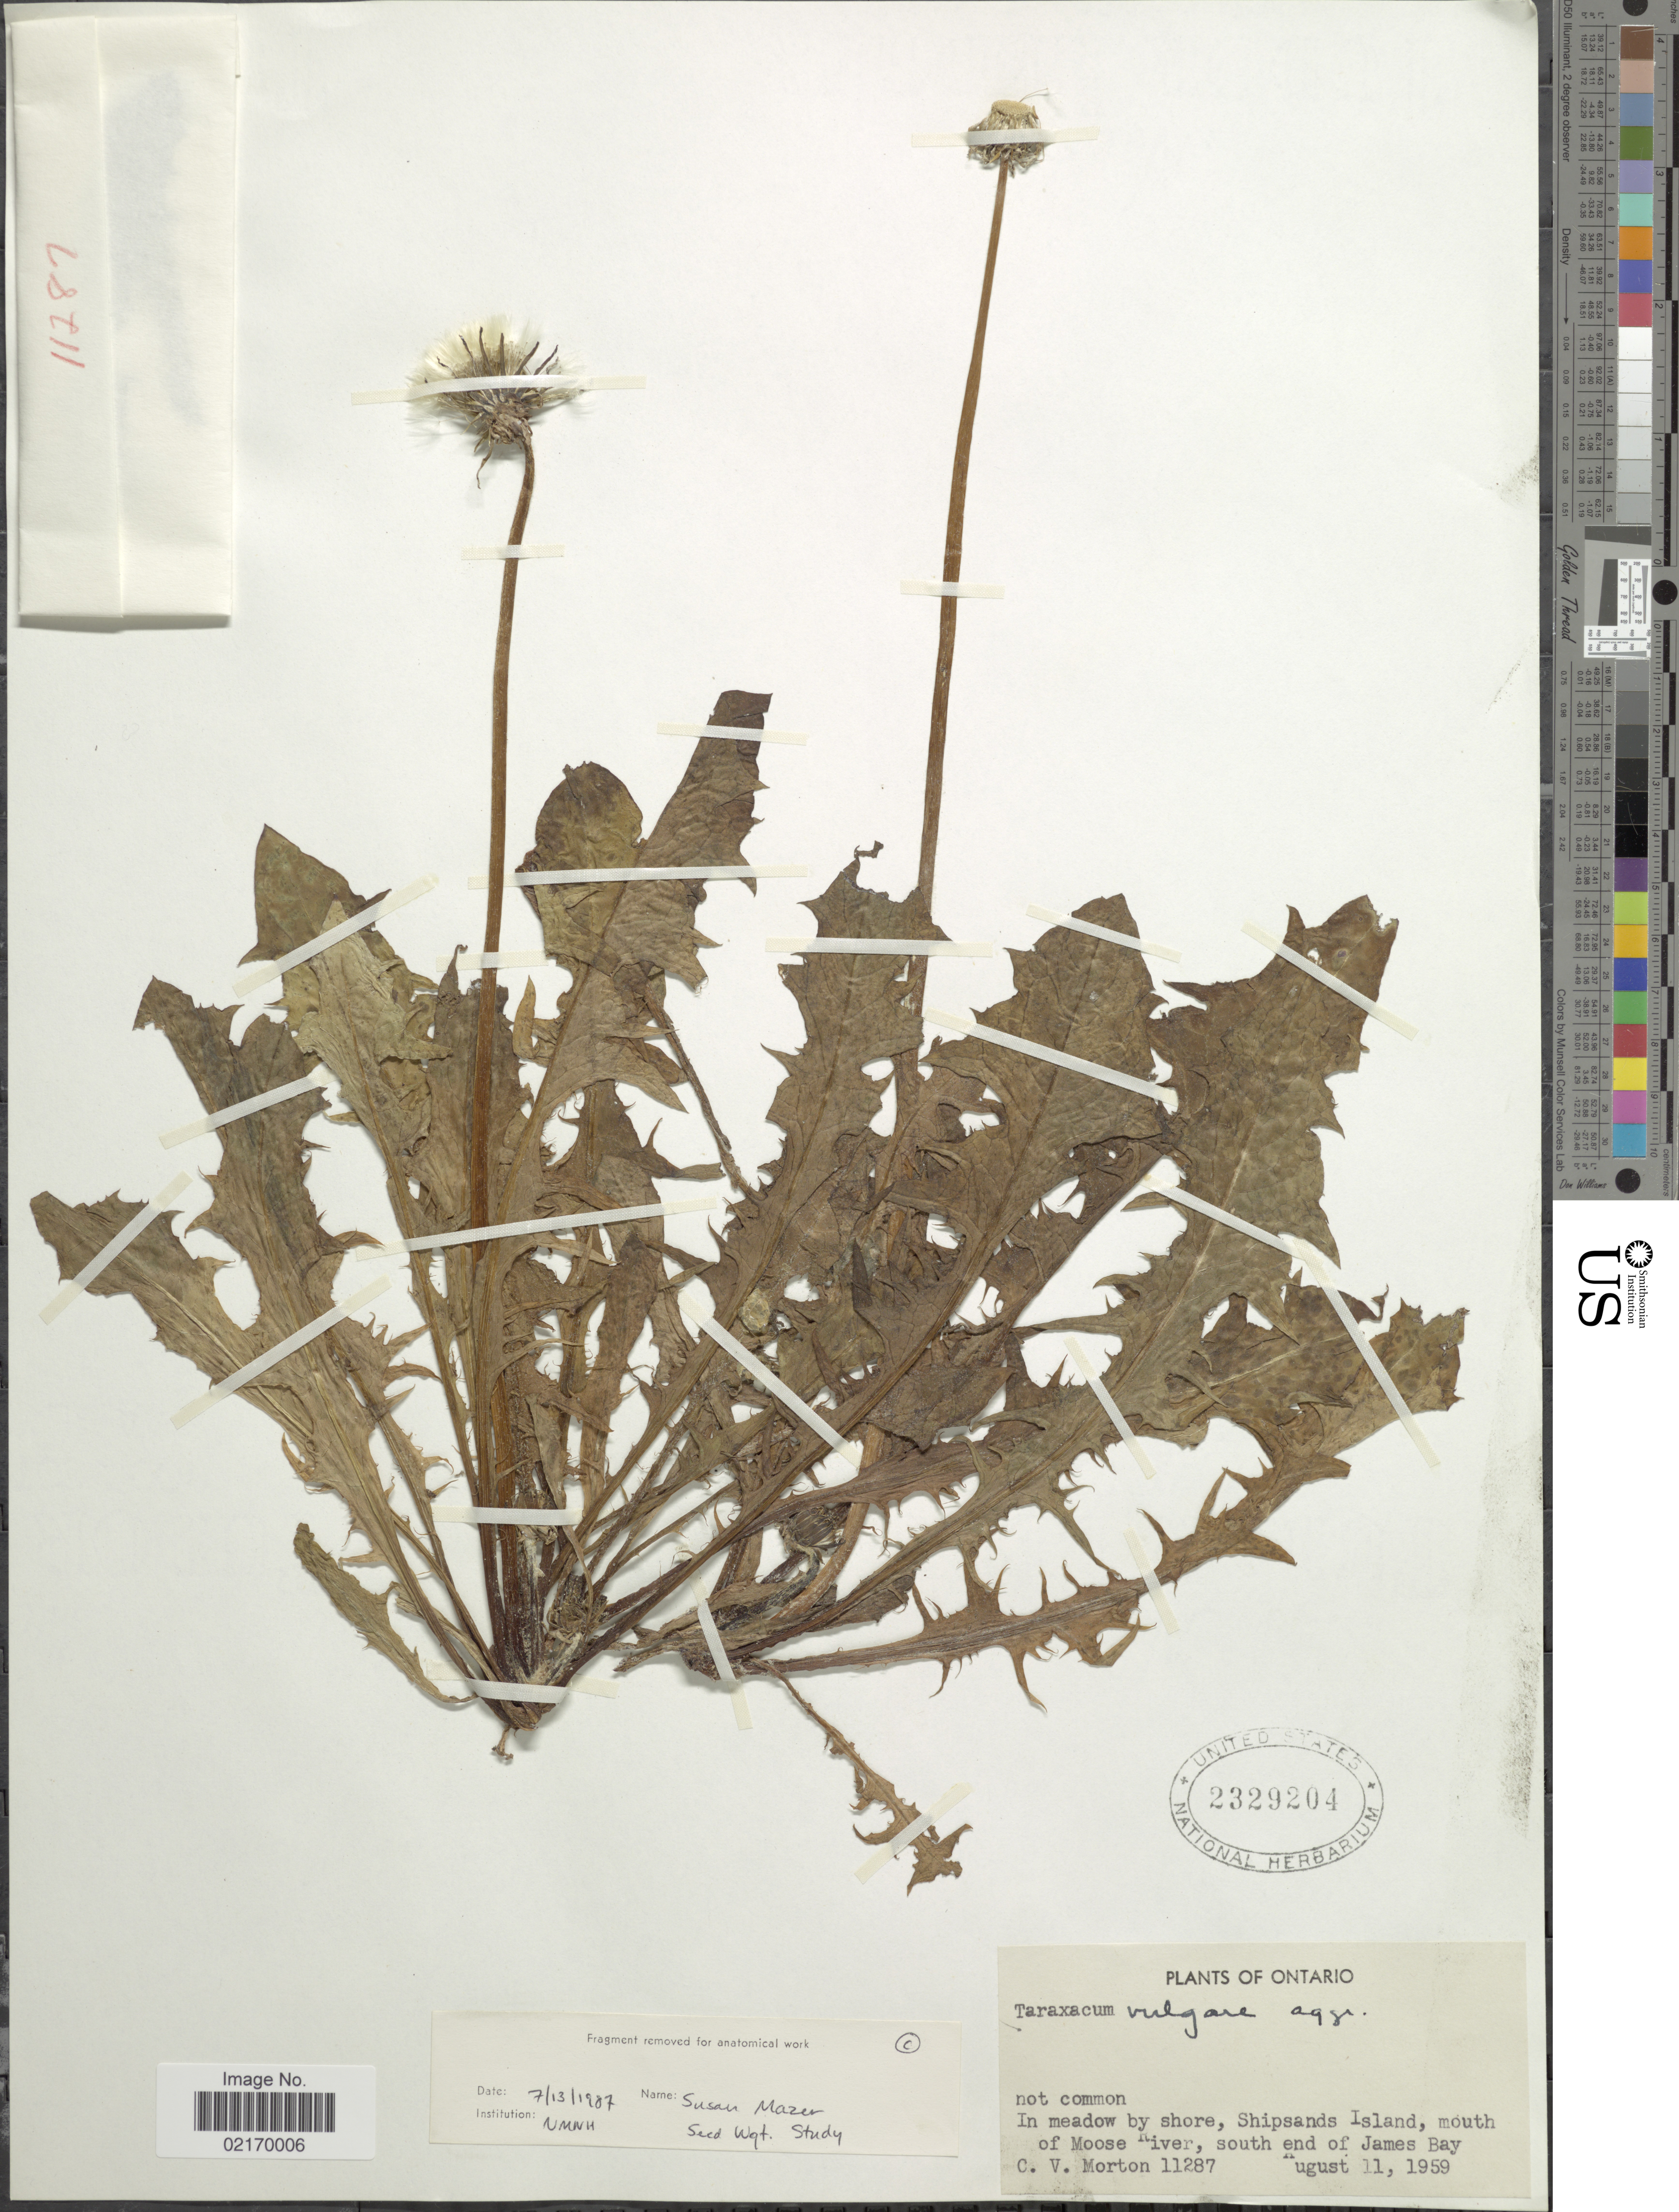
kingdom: Plantae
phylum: Tracheophyta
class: Magnoliopsida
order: Asterales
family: Asteraceae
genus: Taraxacum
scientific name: Taraxacum officinale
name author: G.H. Weber ex F.H. Wigg.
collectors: C. V. Morton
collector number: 11287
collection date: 1959-08-11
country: Canada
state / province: Ontario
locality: In meadow by shore, Shipsands Island, mouth of Moose River, south end of James Bay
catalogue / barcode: US 2329204